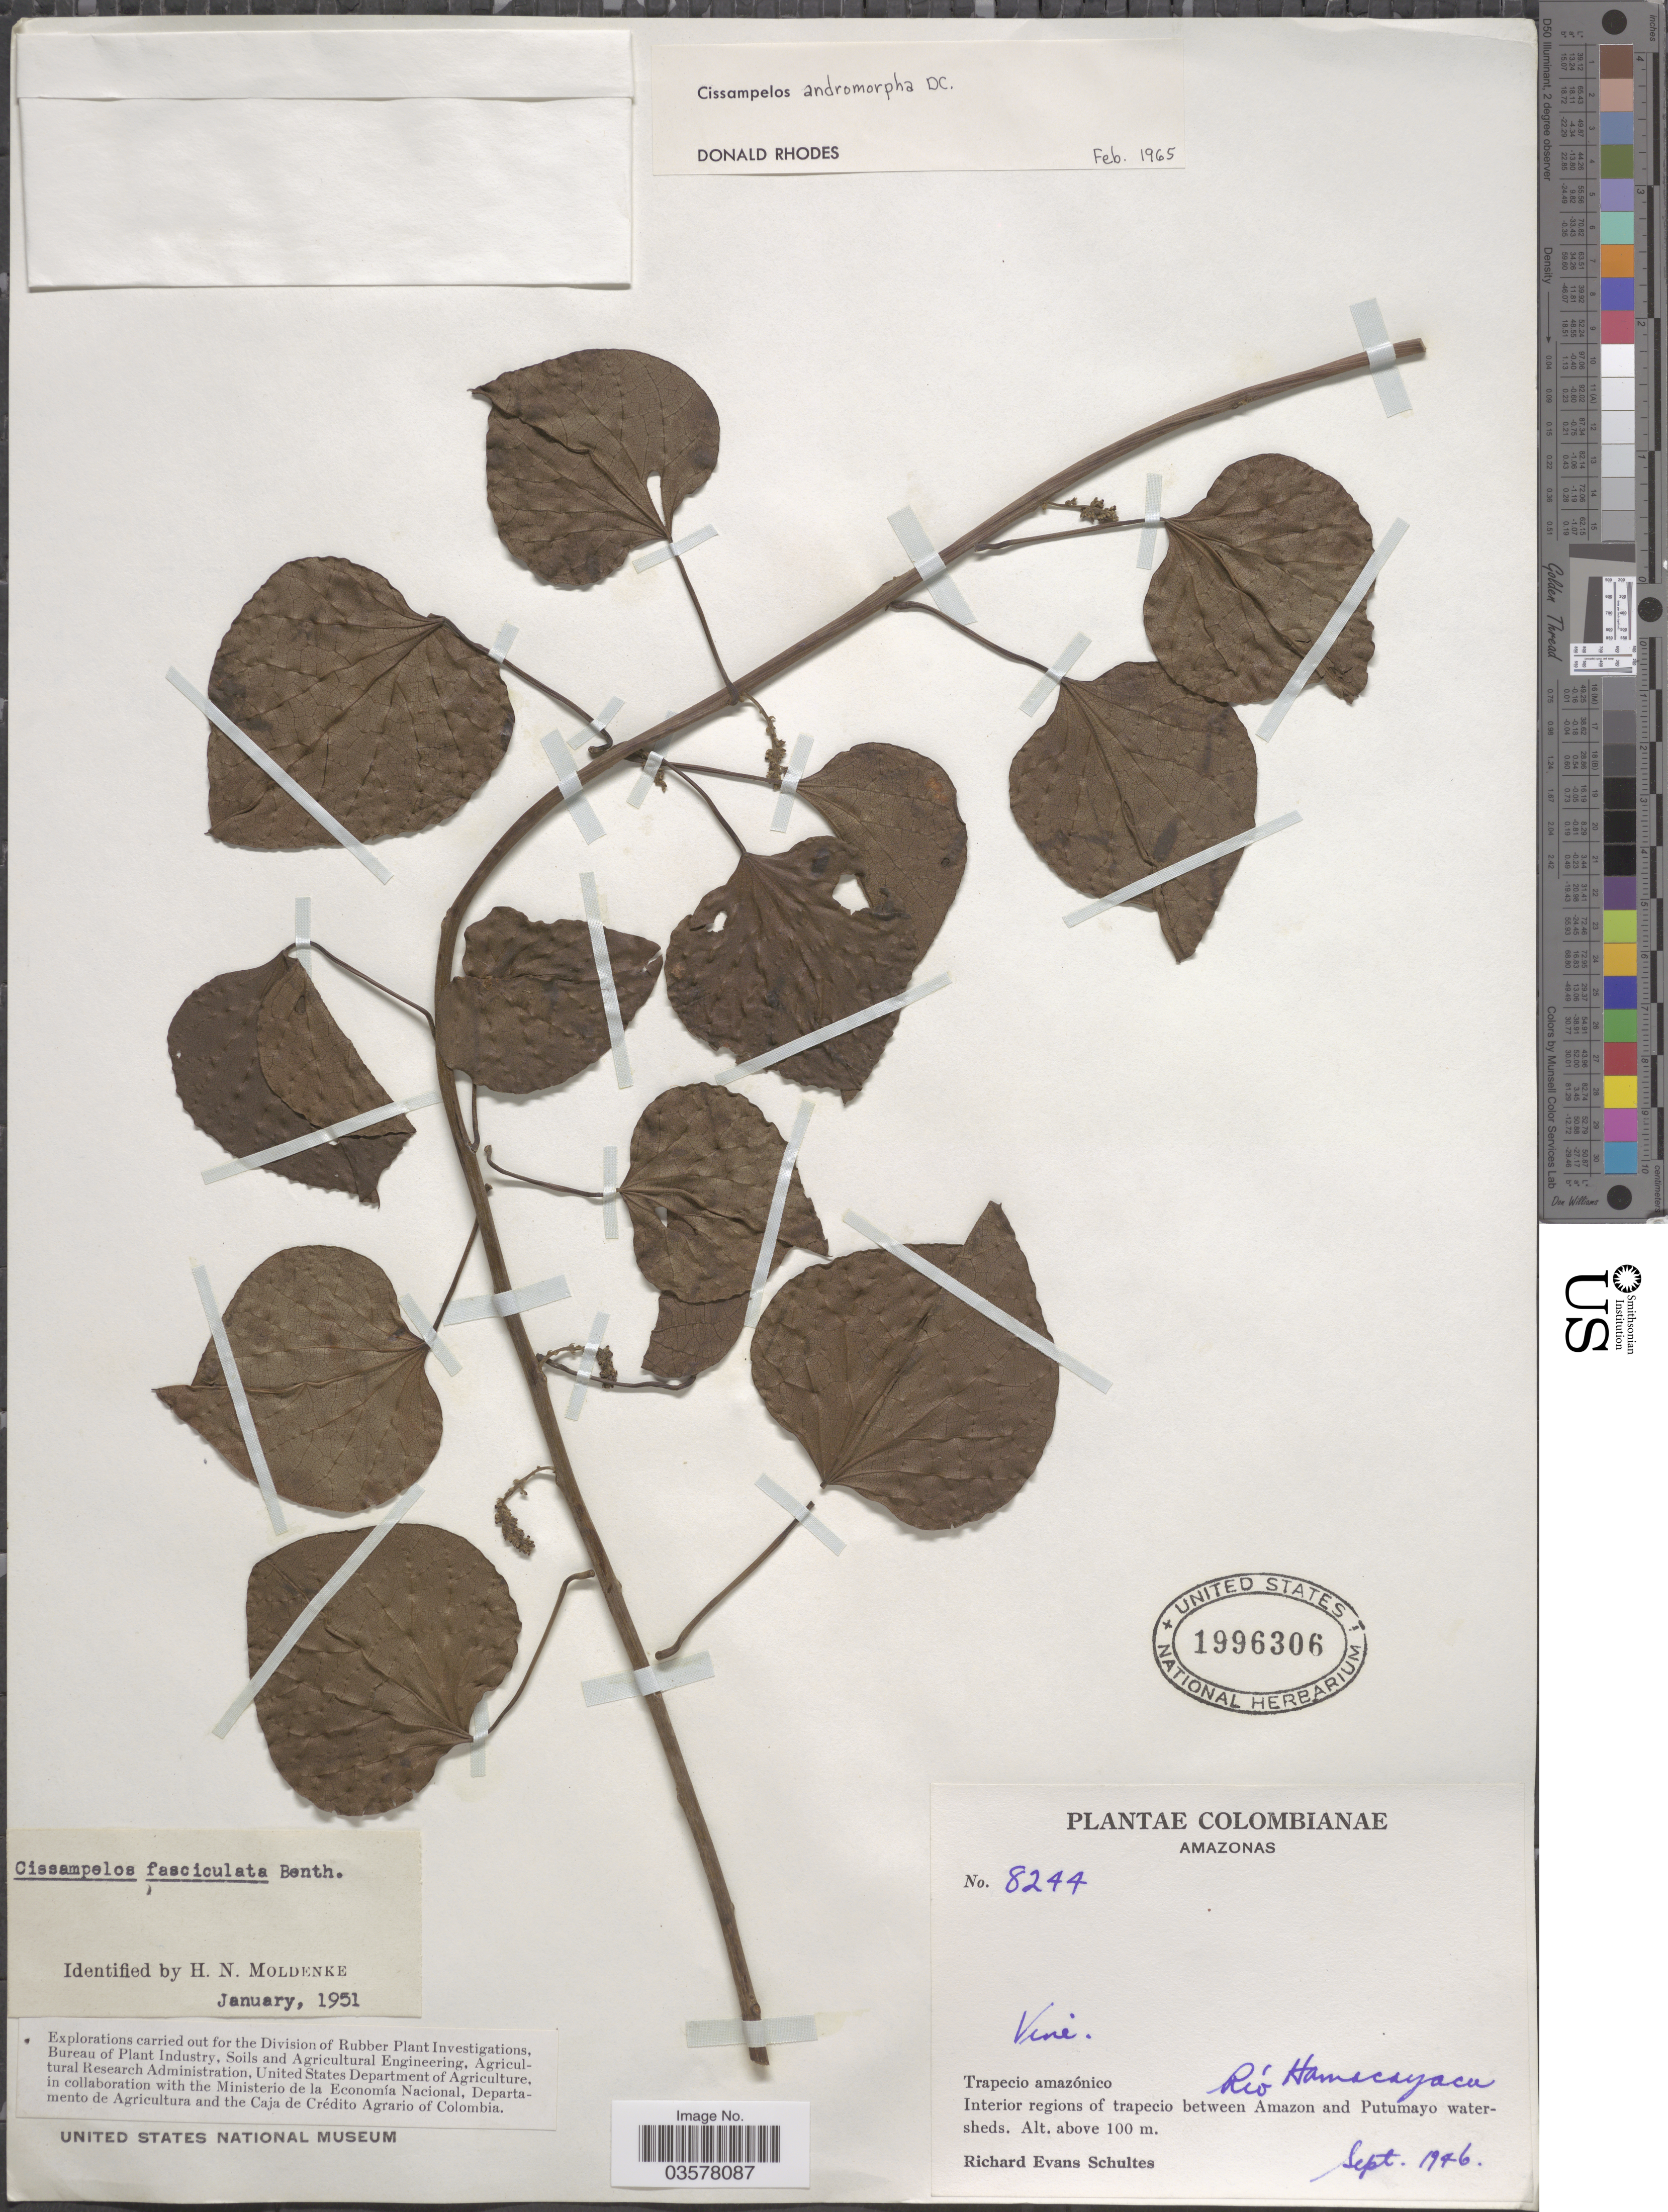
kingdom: Plantae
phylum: Tracheophyta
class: Magnoliopsida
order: Ranunculales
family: Menispermaceae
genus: Cissampelos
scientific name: Cissampelos andromorpha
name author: DC.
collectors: R. E. Schultes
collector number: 8244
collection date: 1946-09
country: Colombia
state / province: Amazônas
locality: Interior regions of trapecio between Amazon and Putumayo watersheds. Río Hamacayacu.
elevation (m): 100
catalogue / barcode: US 1996306